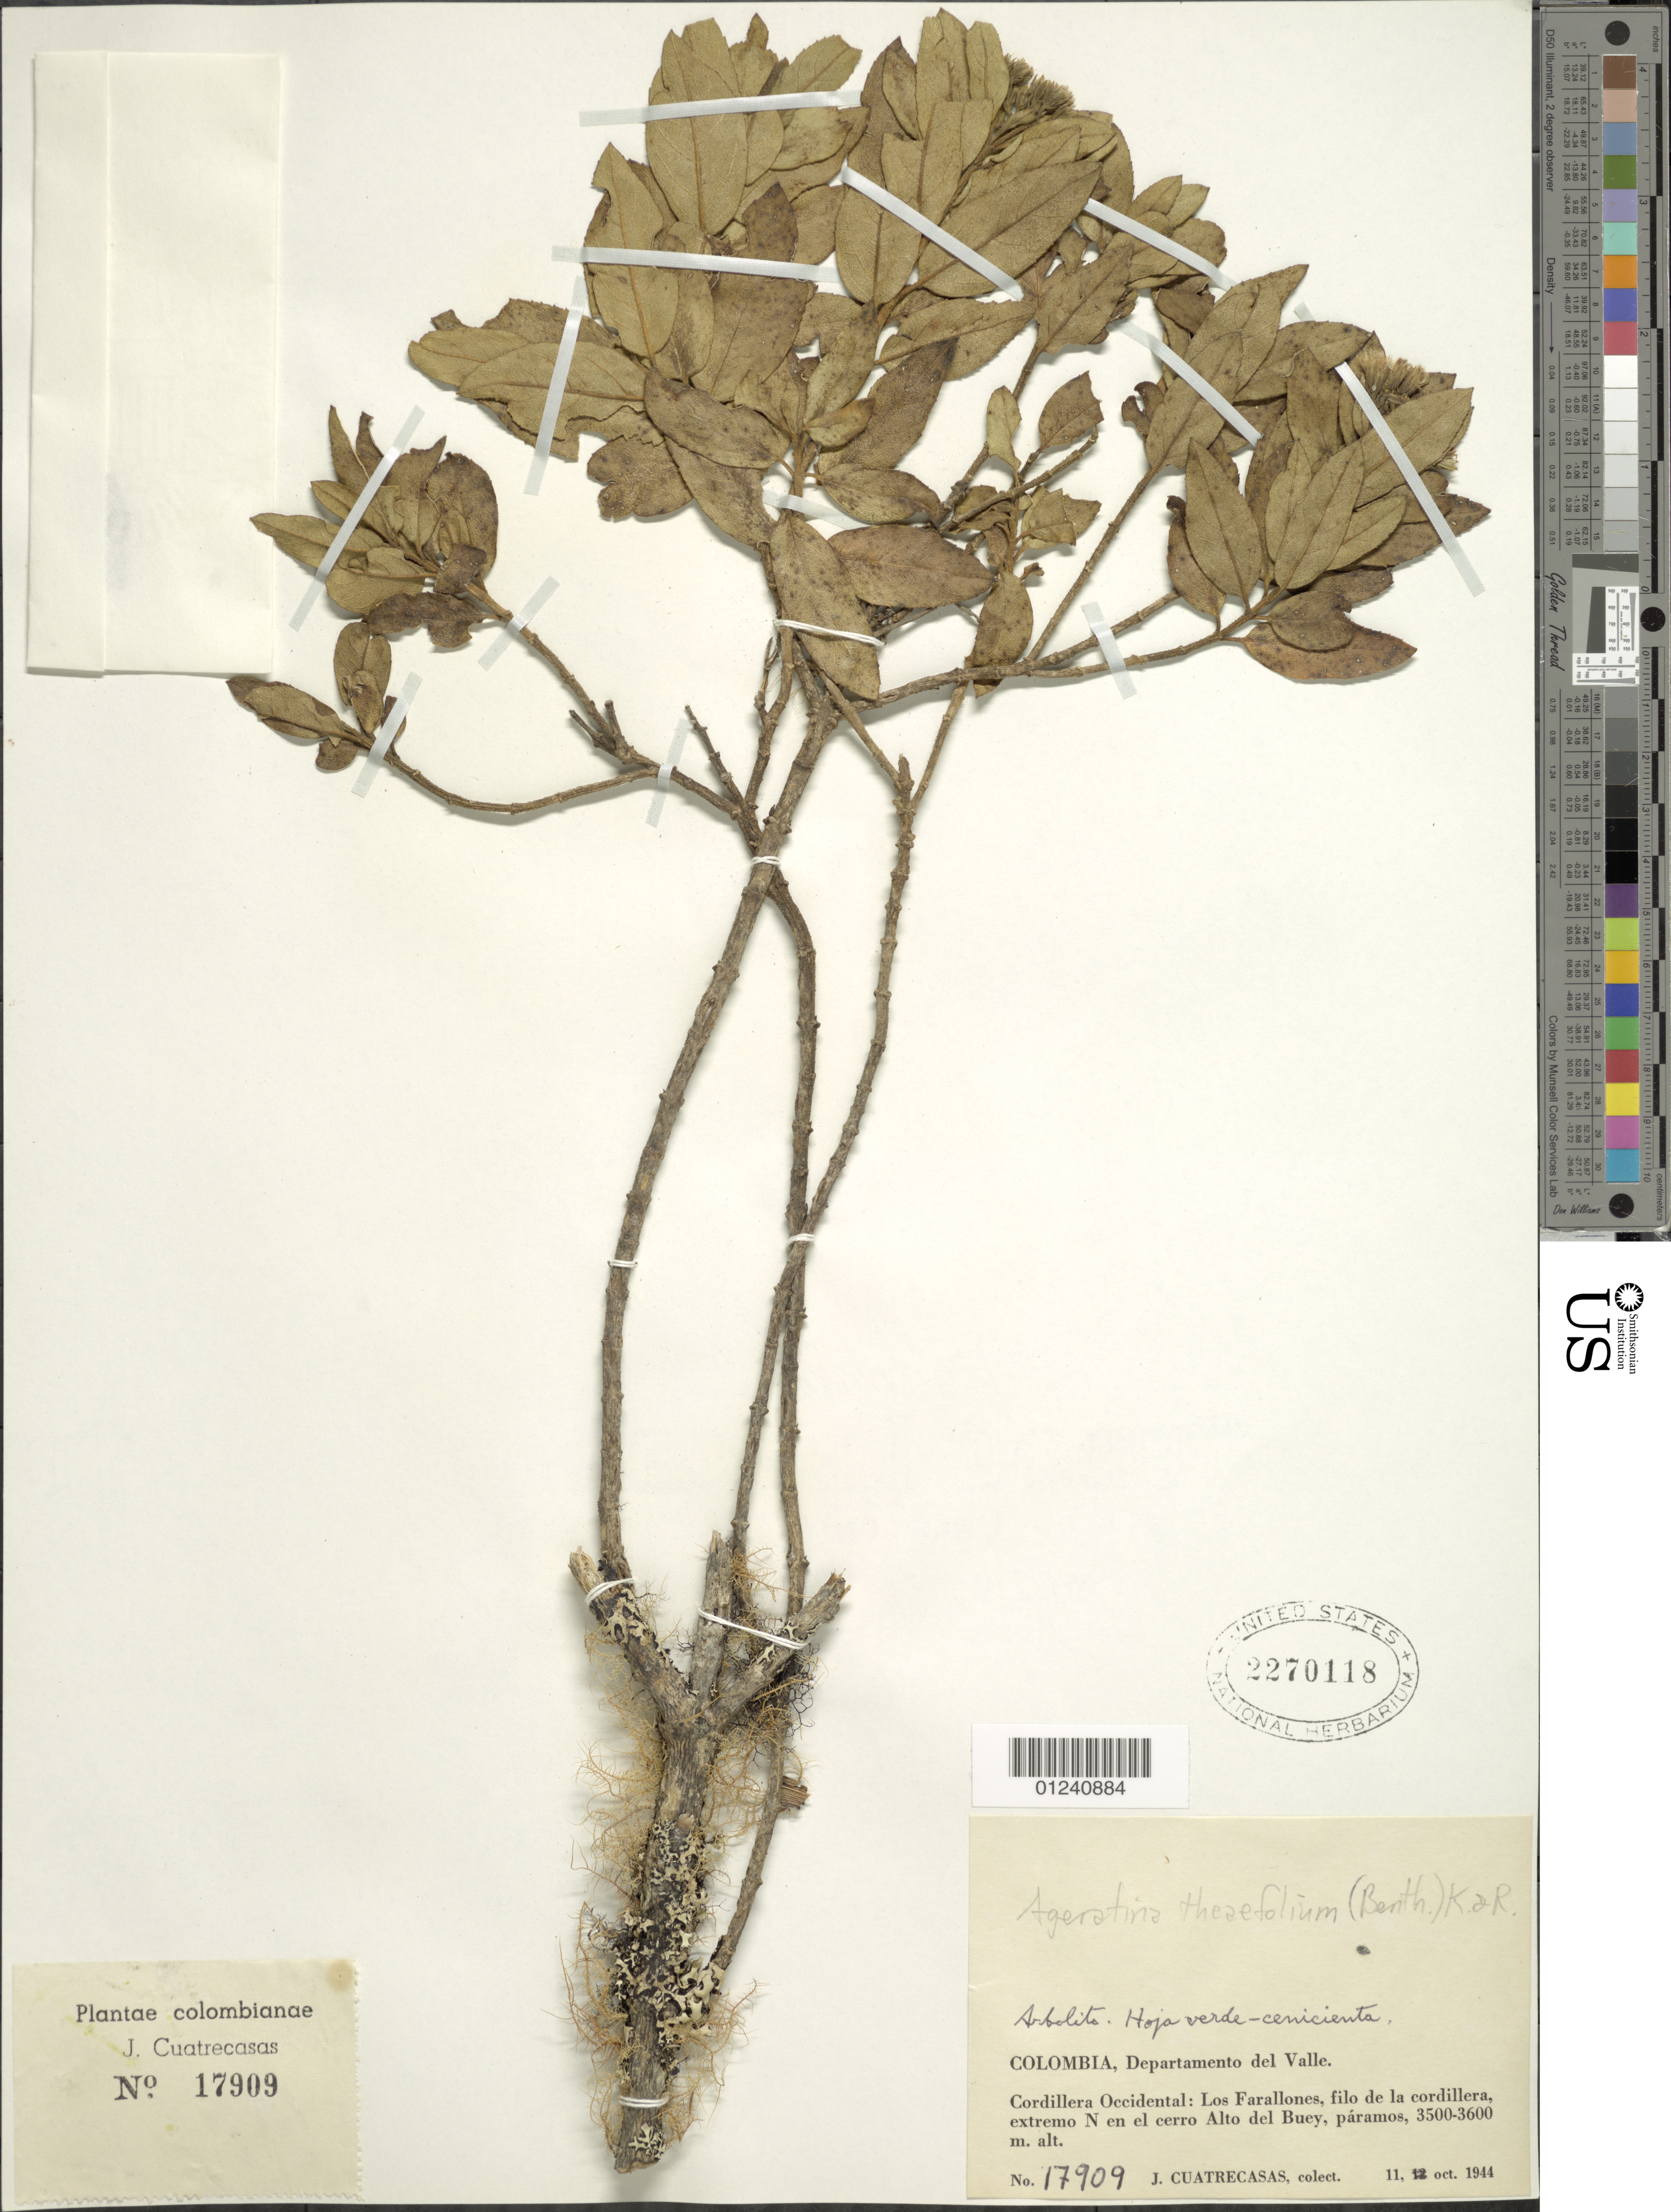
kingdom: Plantae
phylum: Tracheophyta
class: Magnoliopsida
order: Asterales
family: Asteraceae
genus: Ageratina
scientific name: Ageratina glyptophlebia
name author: (B.L. Rob.) R.M. King & H. Rob.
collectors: J. Cuatrecasas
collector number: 17909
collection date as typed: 11 Oct 1944 to 12 Oct 1944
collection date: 1944-10-11/1944-10-12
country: Colombia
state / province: Valle del Cauca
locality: Cordillera Occidental: Los Farallones, Filo de la Cordillera, extremo N en el Cerro Alto del Buey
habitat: paramos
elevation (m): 3500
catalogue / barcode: US 2270118